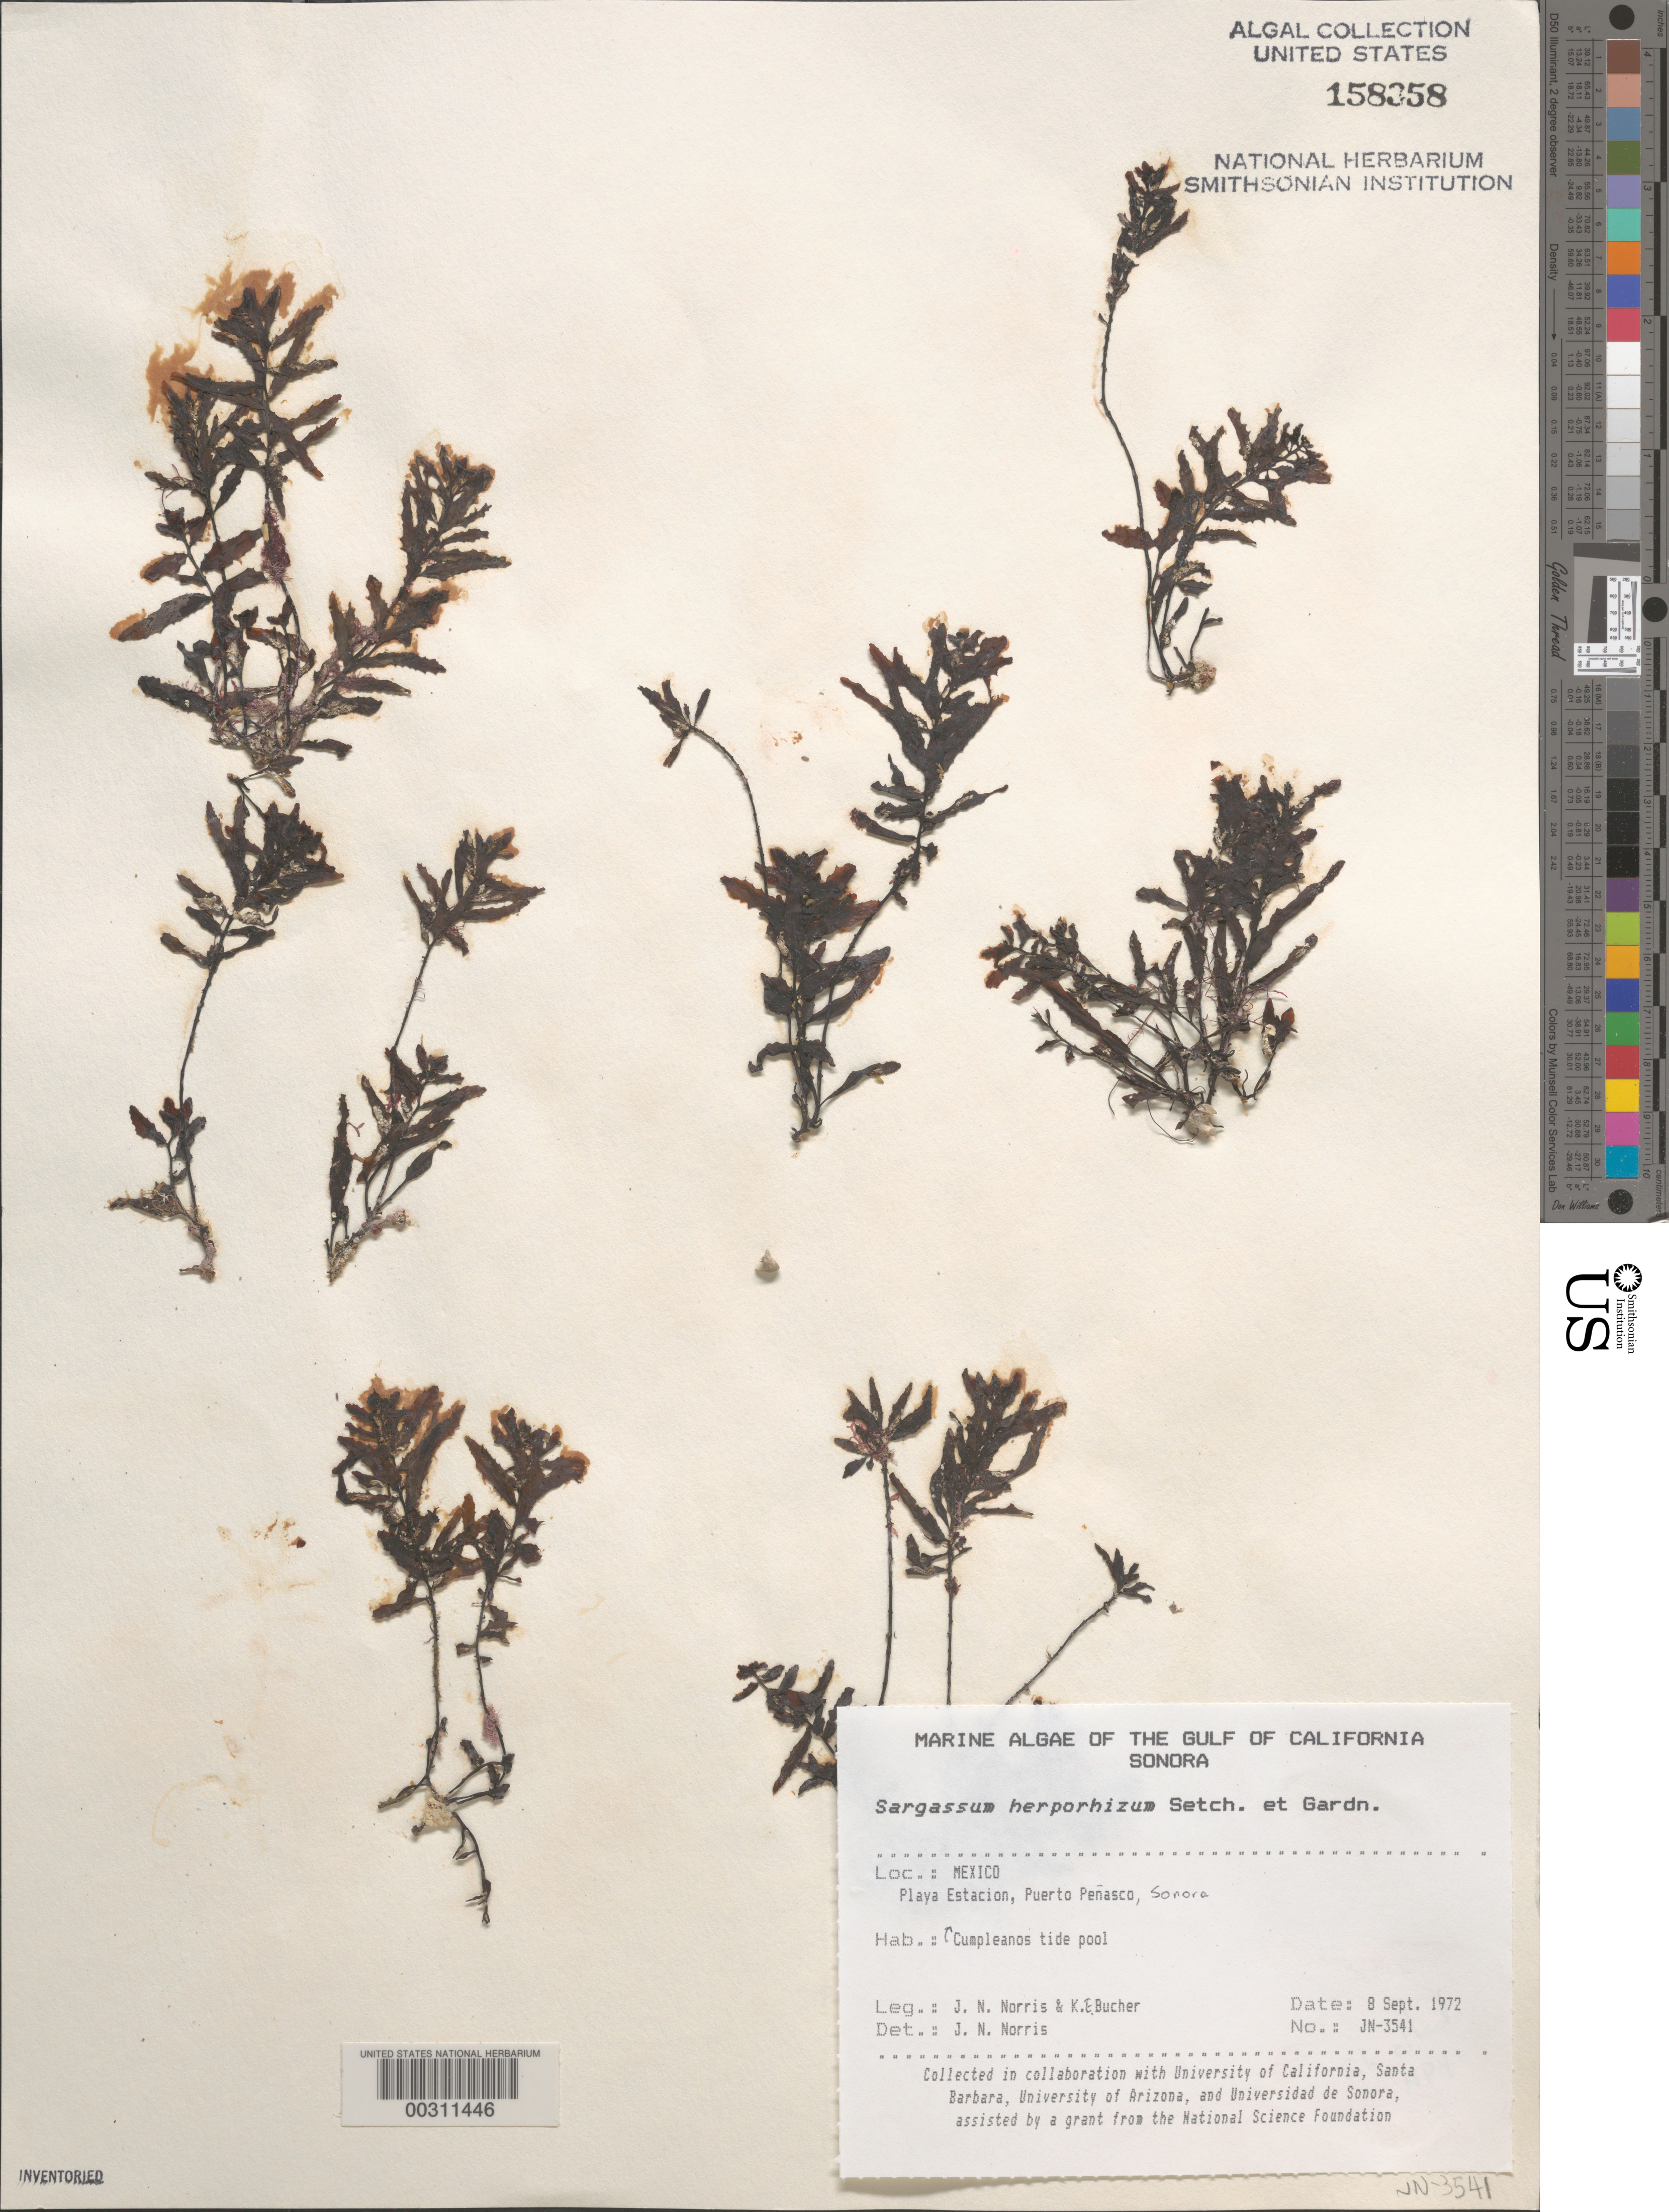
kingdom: Chromista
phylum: Ochrophyta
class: Phaeophyceae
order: Fucales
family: Sargassaceae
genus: Sargassum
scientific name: Sargassum herporhizum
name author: Setch. & N.L. Gardner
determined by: Norris, James N.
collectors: J. N. Norris & K. E. Bucher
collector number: JN-3541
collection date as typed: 08 Sep 1972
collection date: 1972-09-08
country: Mexico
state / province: Sonora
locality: Playa Estacion, Puerto Penasco, Cumpleanos tide pool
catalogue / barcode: US 158358